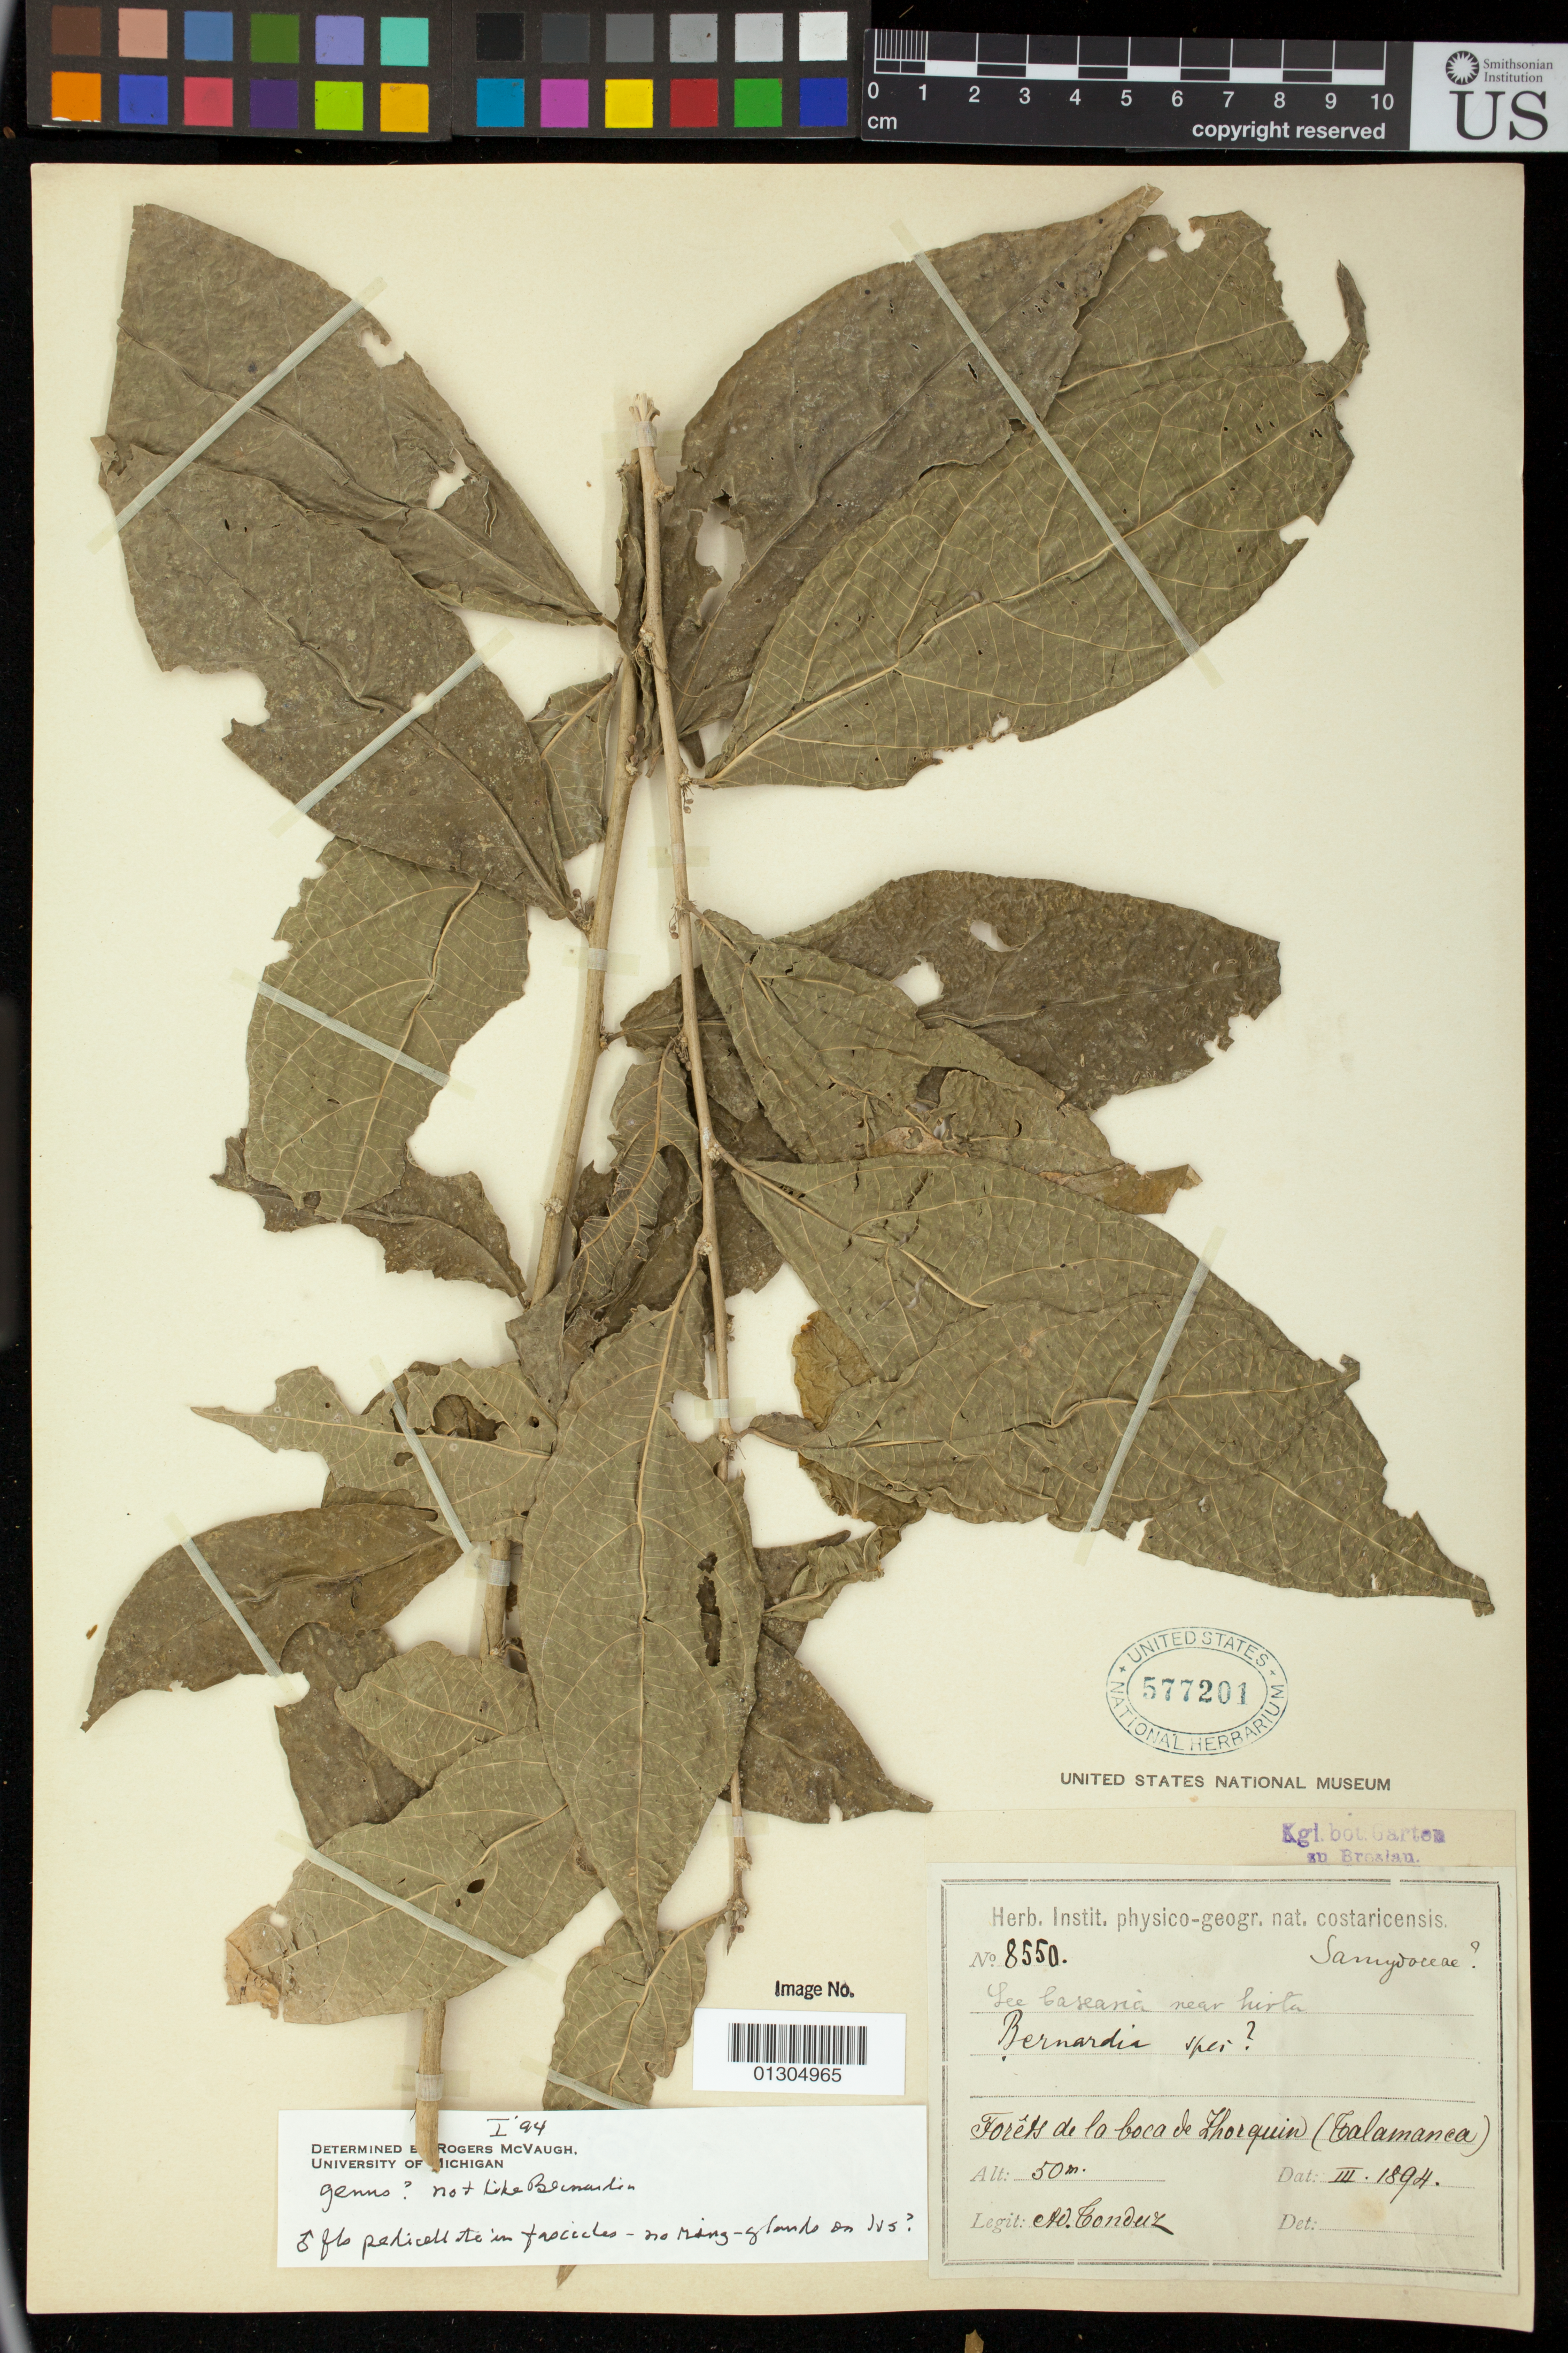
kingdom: Plantae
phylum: Tracheophyta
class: Magnoliopsida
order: Malpighiales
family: Euphorbiaceae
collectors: A. Tonduz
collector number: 8550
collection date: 1894-03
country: Costa Rica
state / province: Limón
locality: de la boca de Zhorquin [Rio Yorkin] (Talamanca)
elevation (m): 50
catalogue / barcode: US 577201